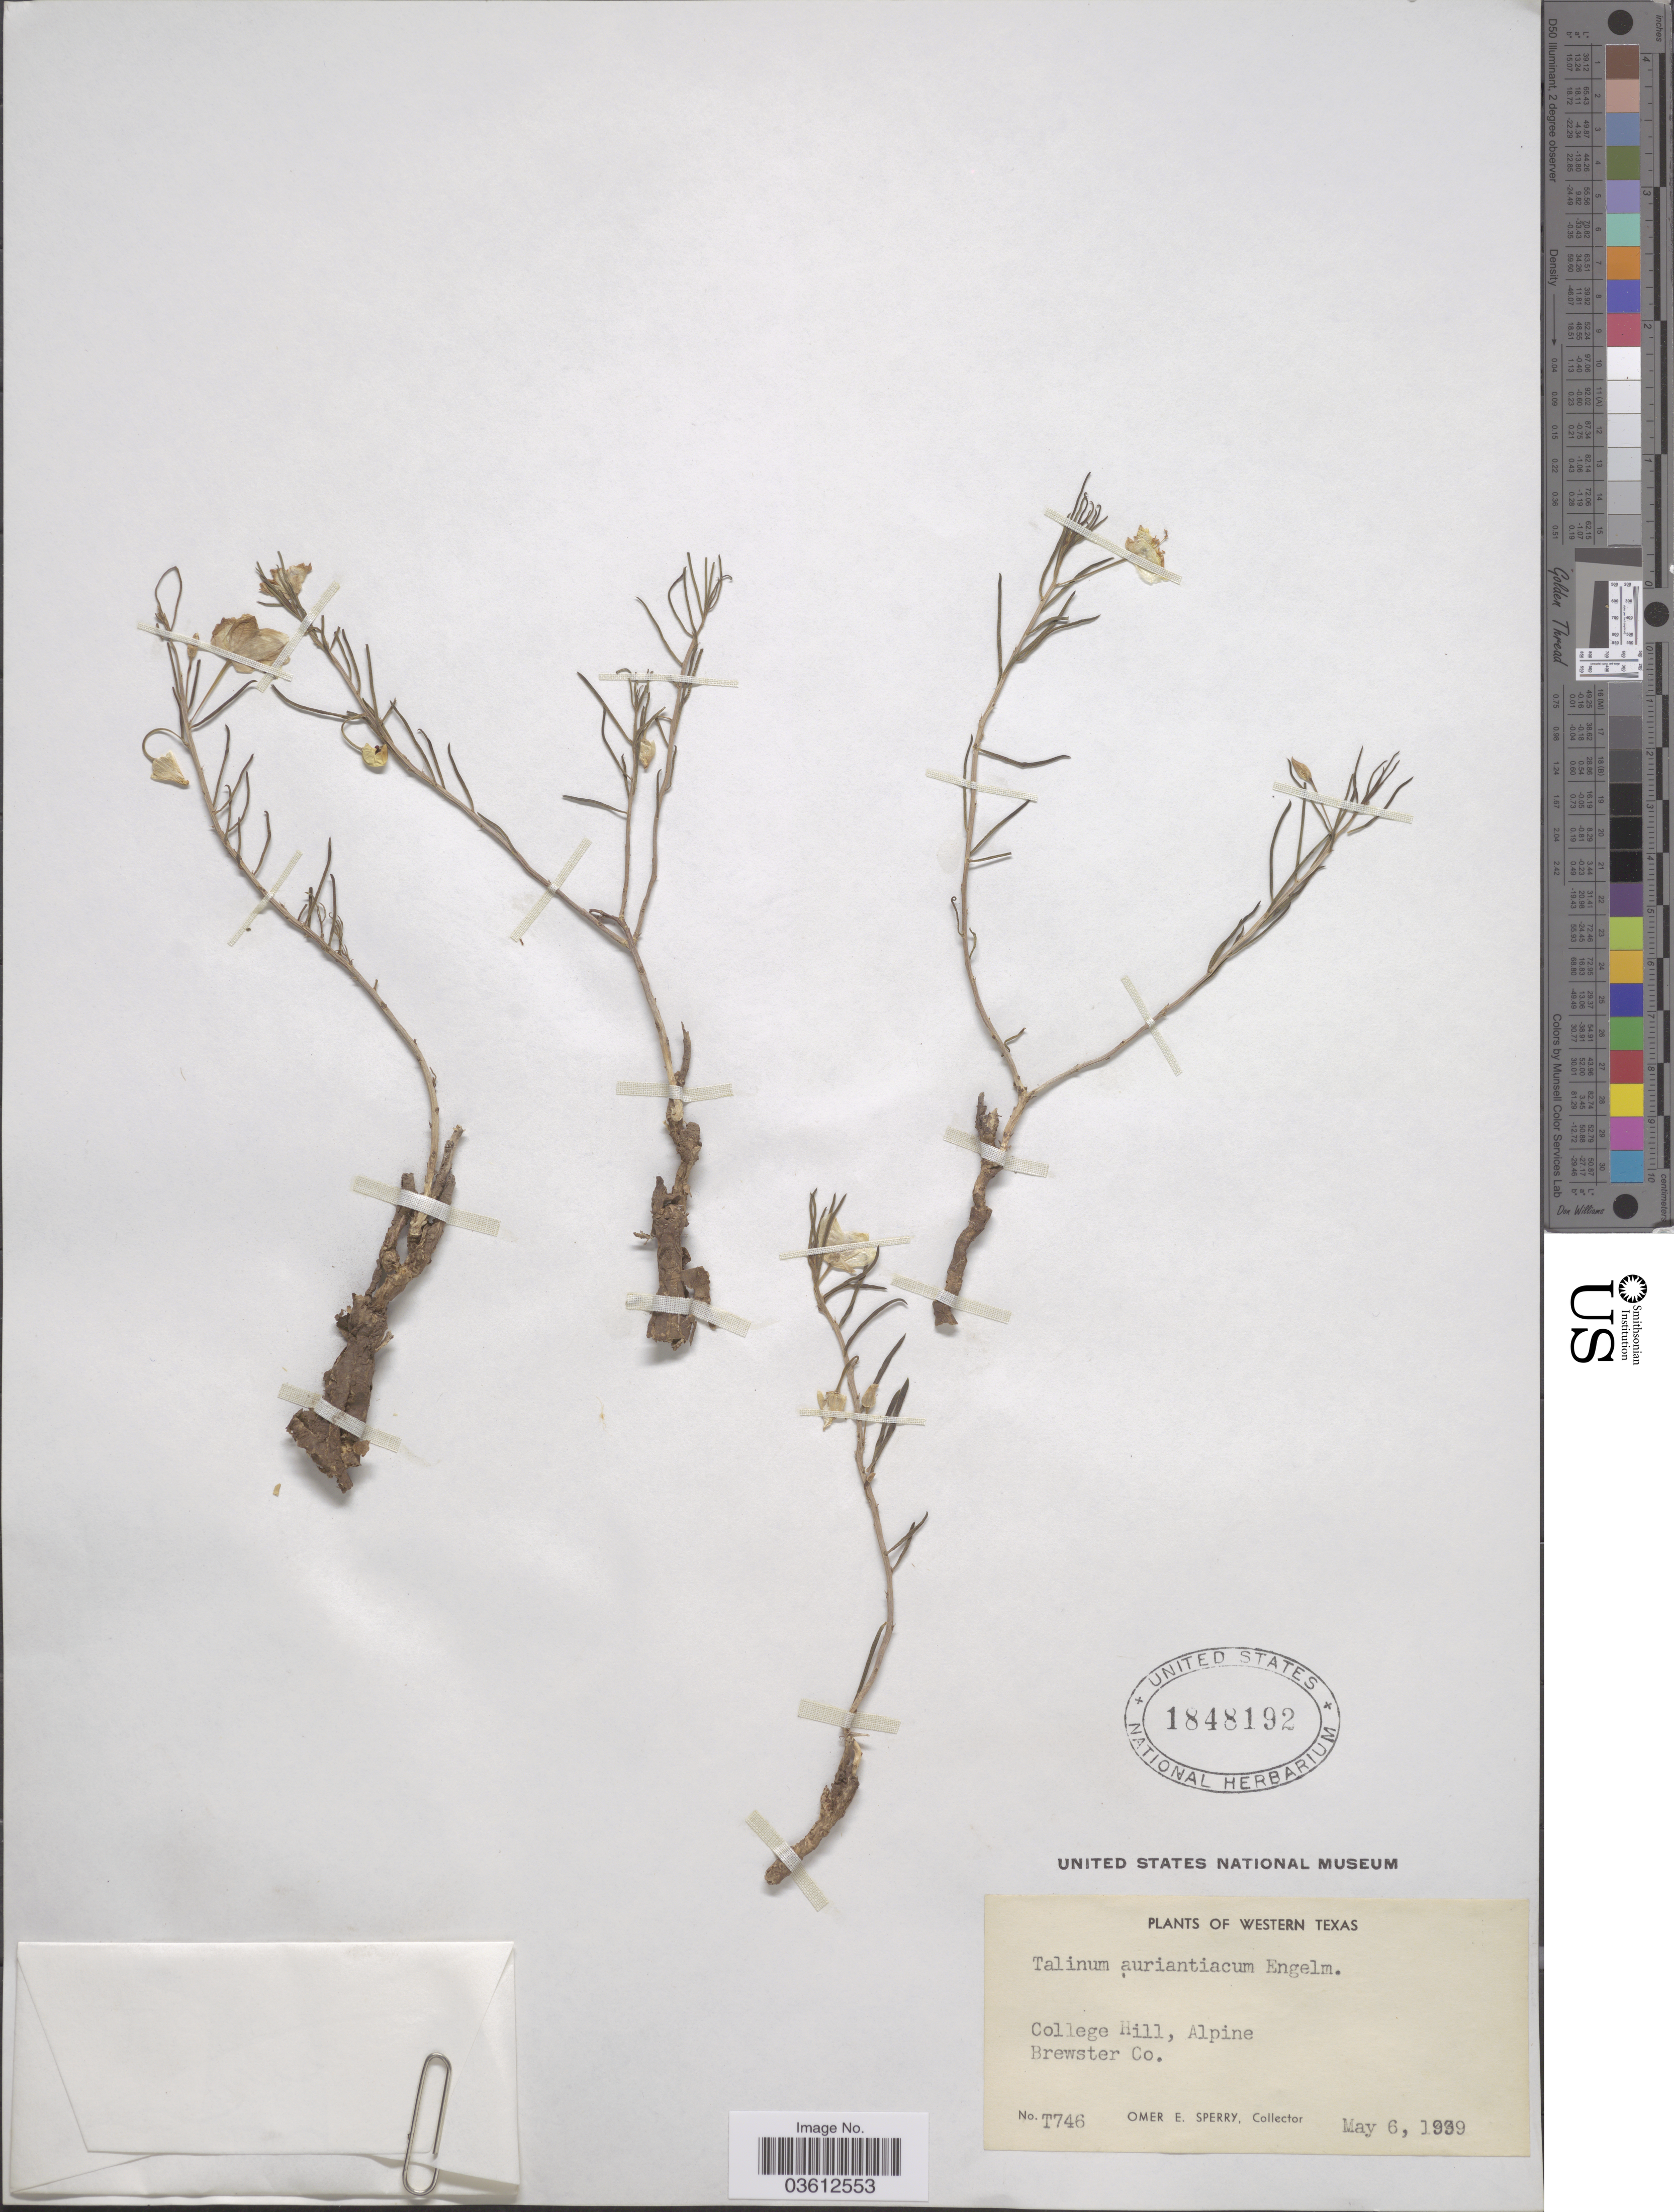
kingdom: Plantae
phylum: Tracheophyta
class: Magnoliopsida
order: Caryophyllales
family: Talinaceae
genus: Talinum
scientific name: Talinum angustissimum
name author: (Engelm.) Wooton & Standl.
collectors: O. E. Sperry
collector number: T746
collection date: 1939-05-06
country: United States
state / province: Texas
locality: Western Texas. College hill, Alpine Brewster Co.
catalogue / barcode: US 1848192